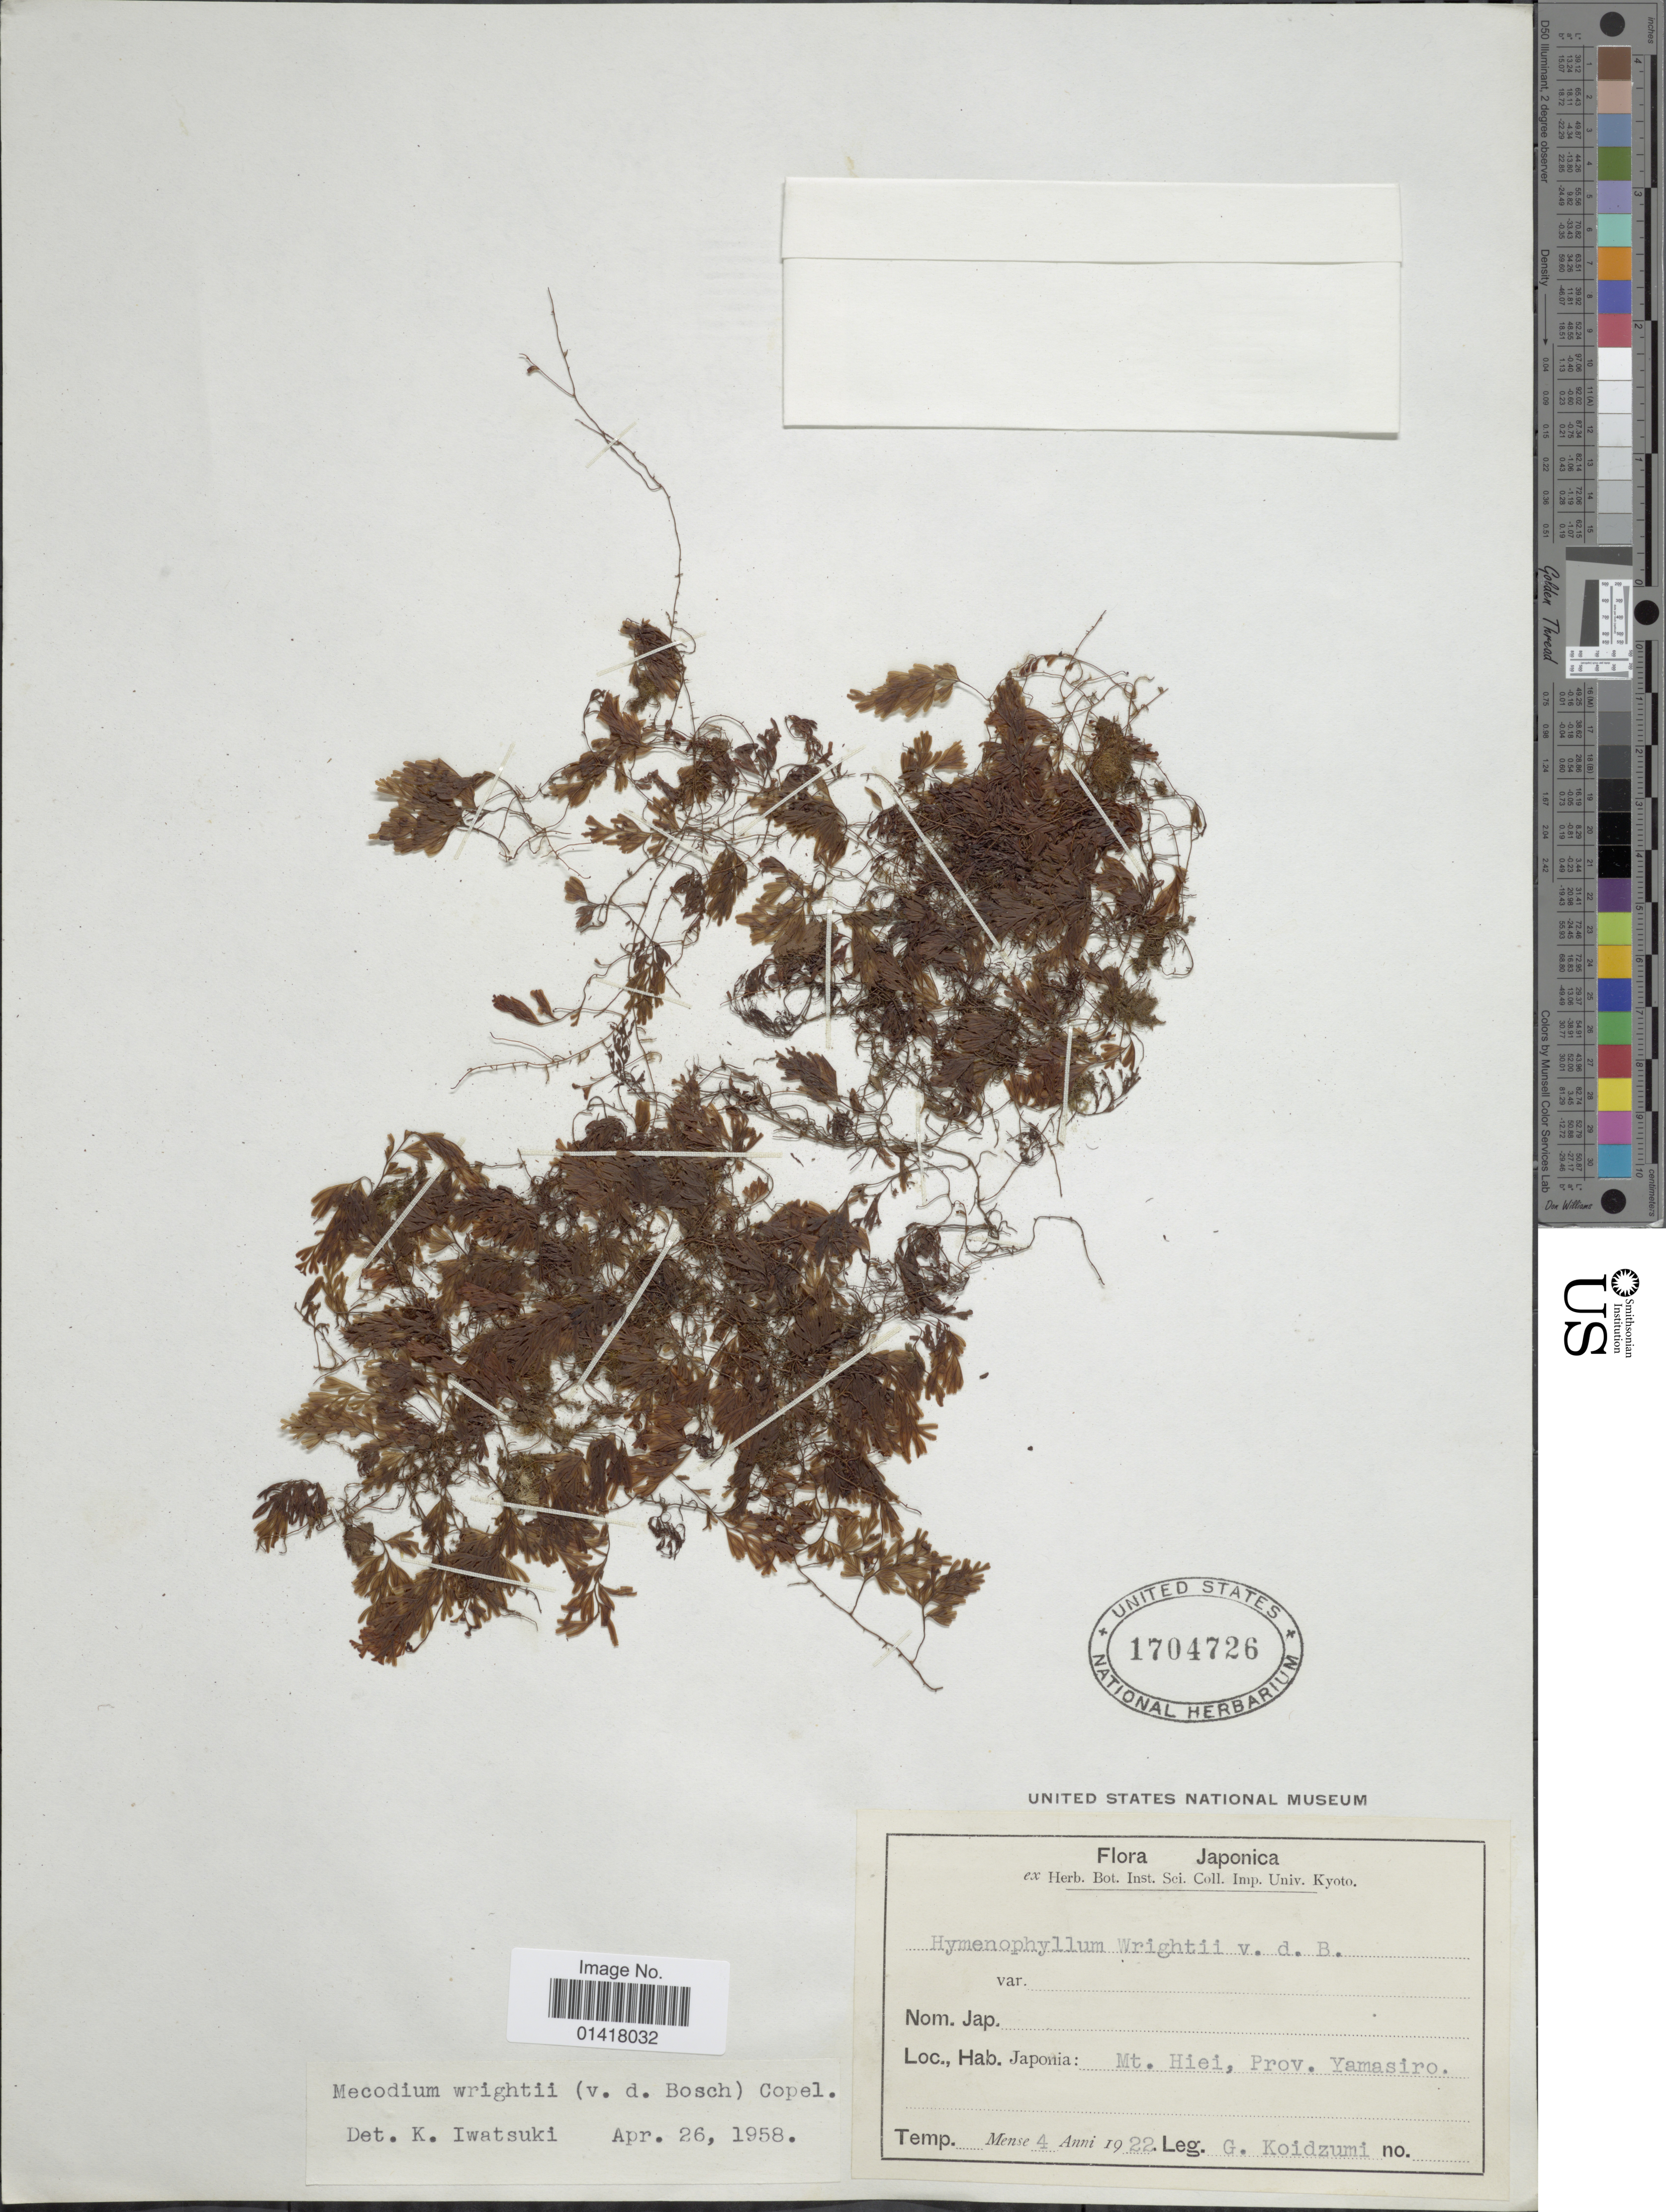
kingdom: Plantae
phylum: Tracheophyta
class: Polypodiopsida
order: Hymenophyllales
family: Hymenophyllaceae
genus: Hymenophyllum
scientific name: Hymenophyllum wrightii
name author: Bosch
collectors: G. Koidzumi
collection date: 1922-04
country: Japan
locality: Mt. Hiei, Prov. Yamasiro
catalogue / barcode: US 1704726